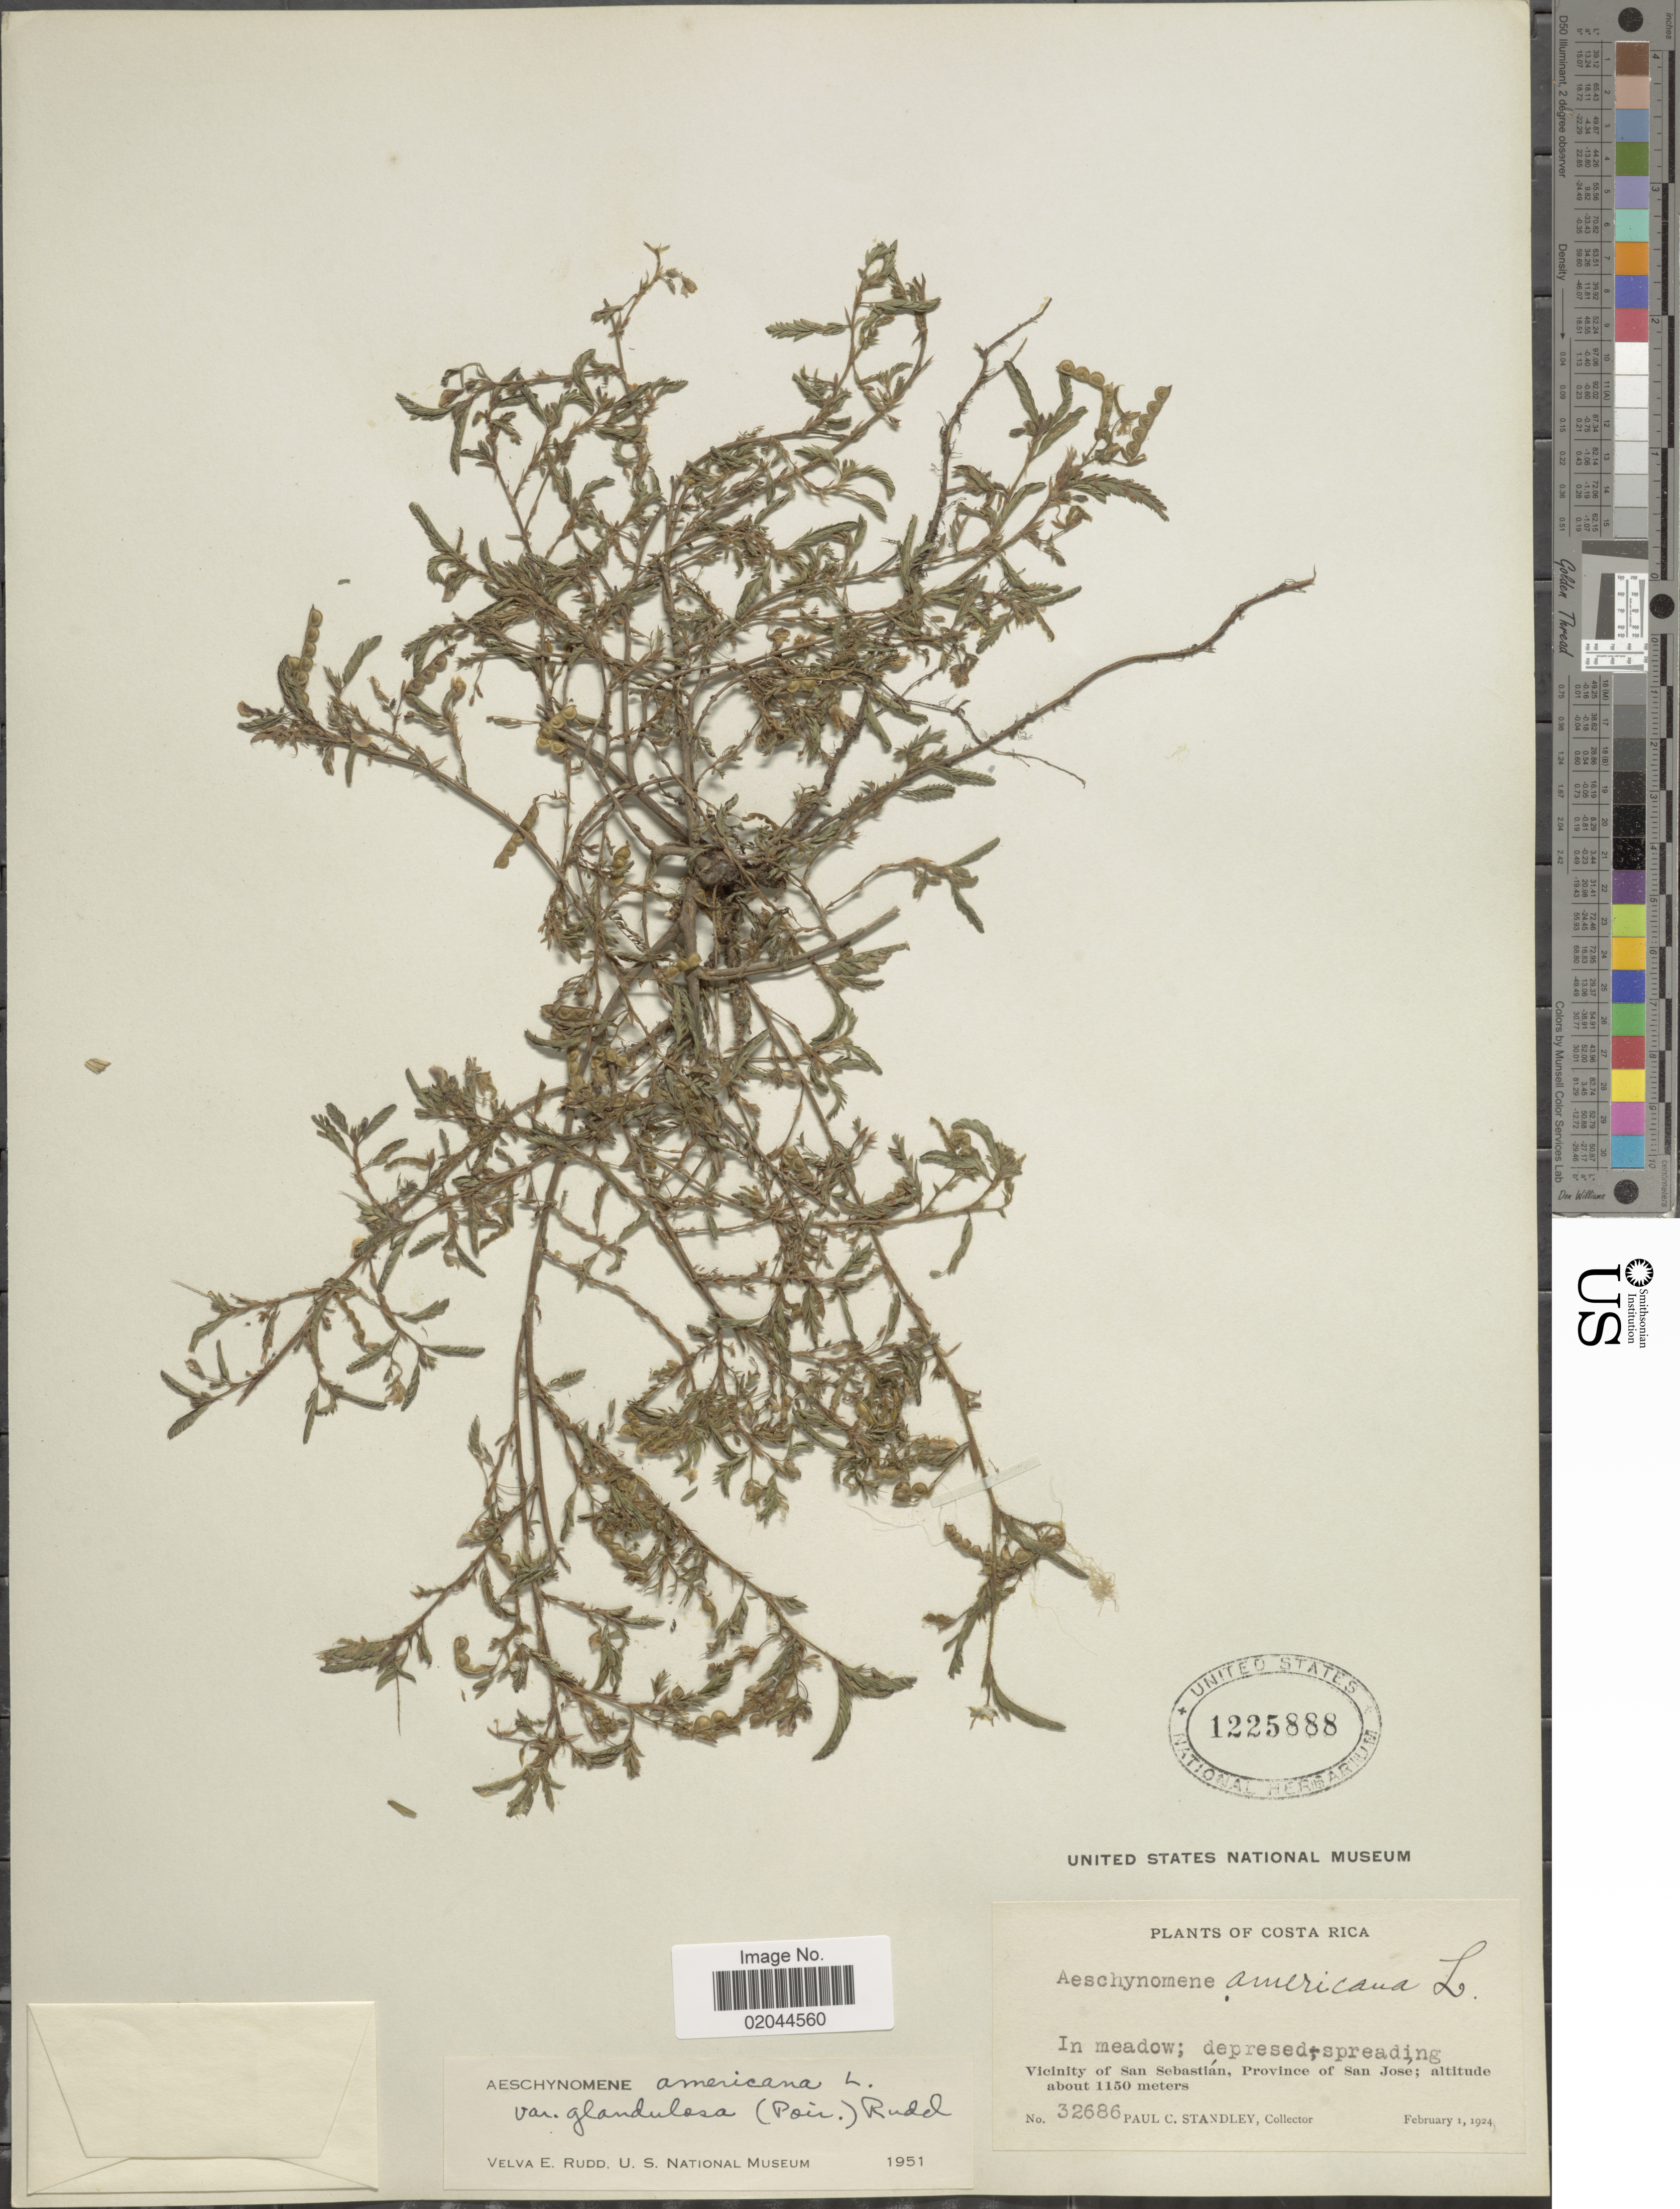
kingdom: Plantae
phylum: Tracheophyta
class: Magnoliopsida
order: Fabales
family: Fabaceae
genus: Aeschynomene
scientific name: Aeschynomene americana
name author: L.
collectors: P. C. Standley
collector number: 32686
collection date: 1924-02-01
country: Costa Rica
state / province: San José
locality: In meadow, vicinity of San Sebastian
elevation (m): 1150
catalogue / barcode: US 1225888